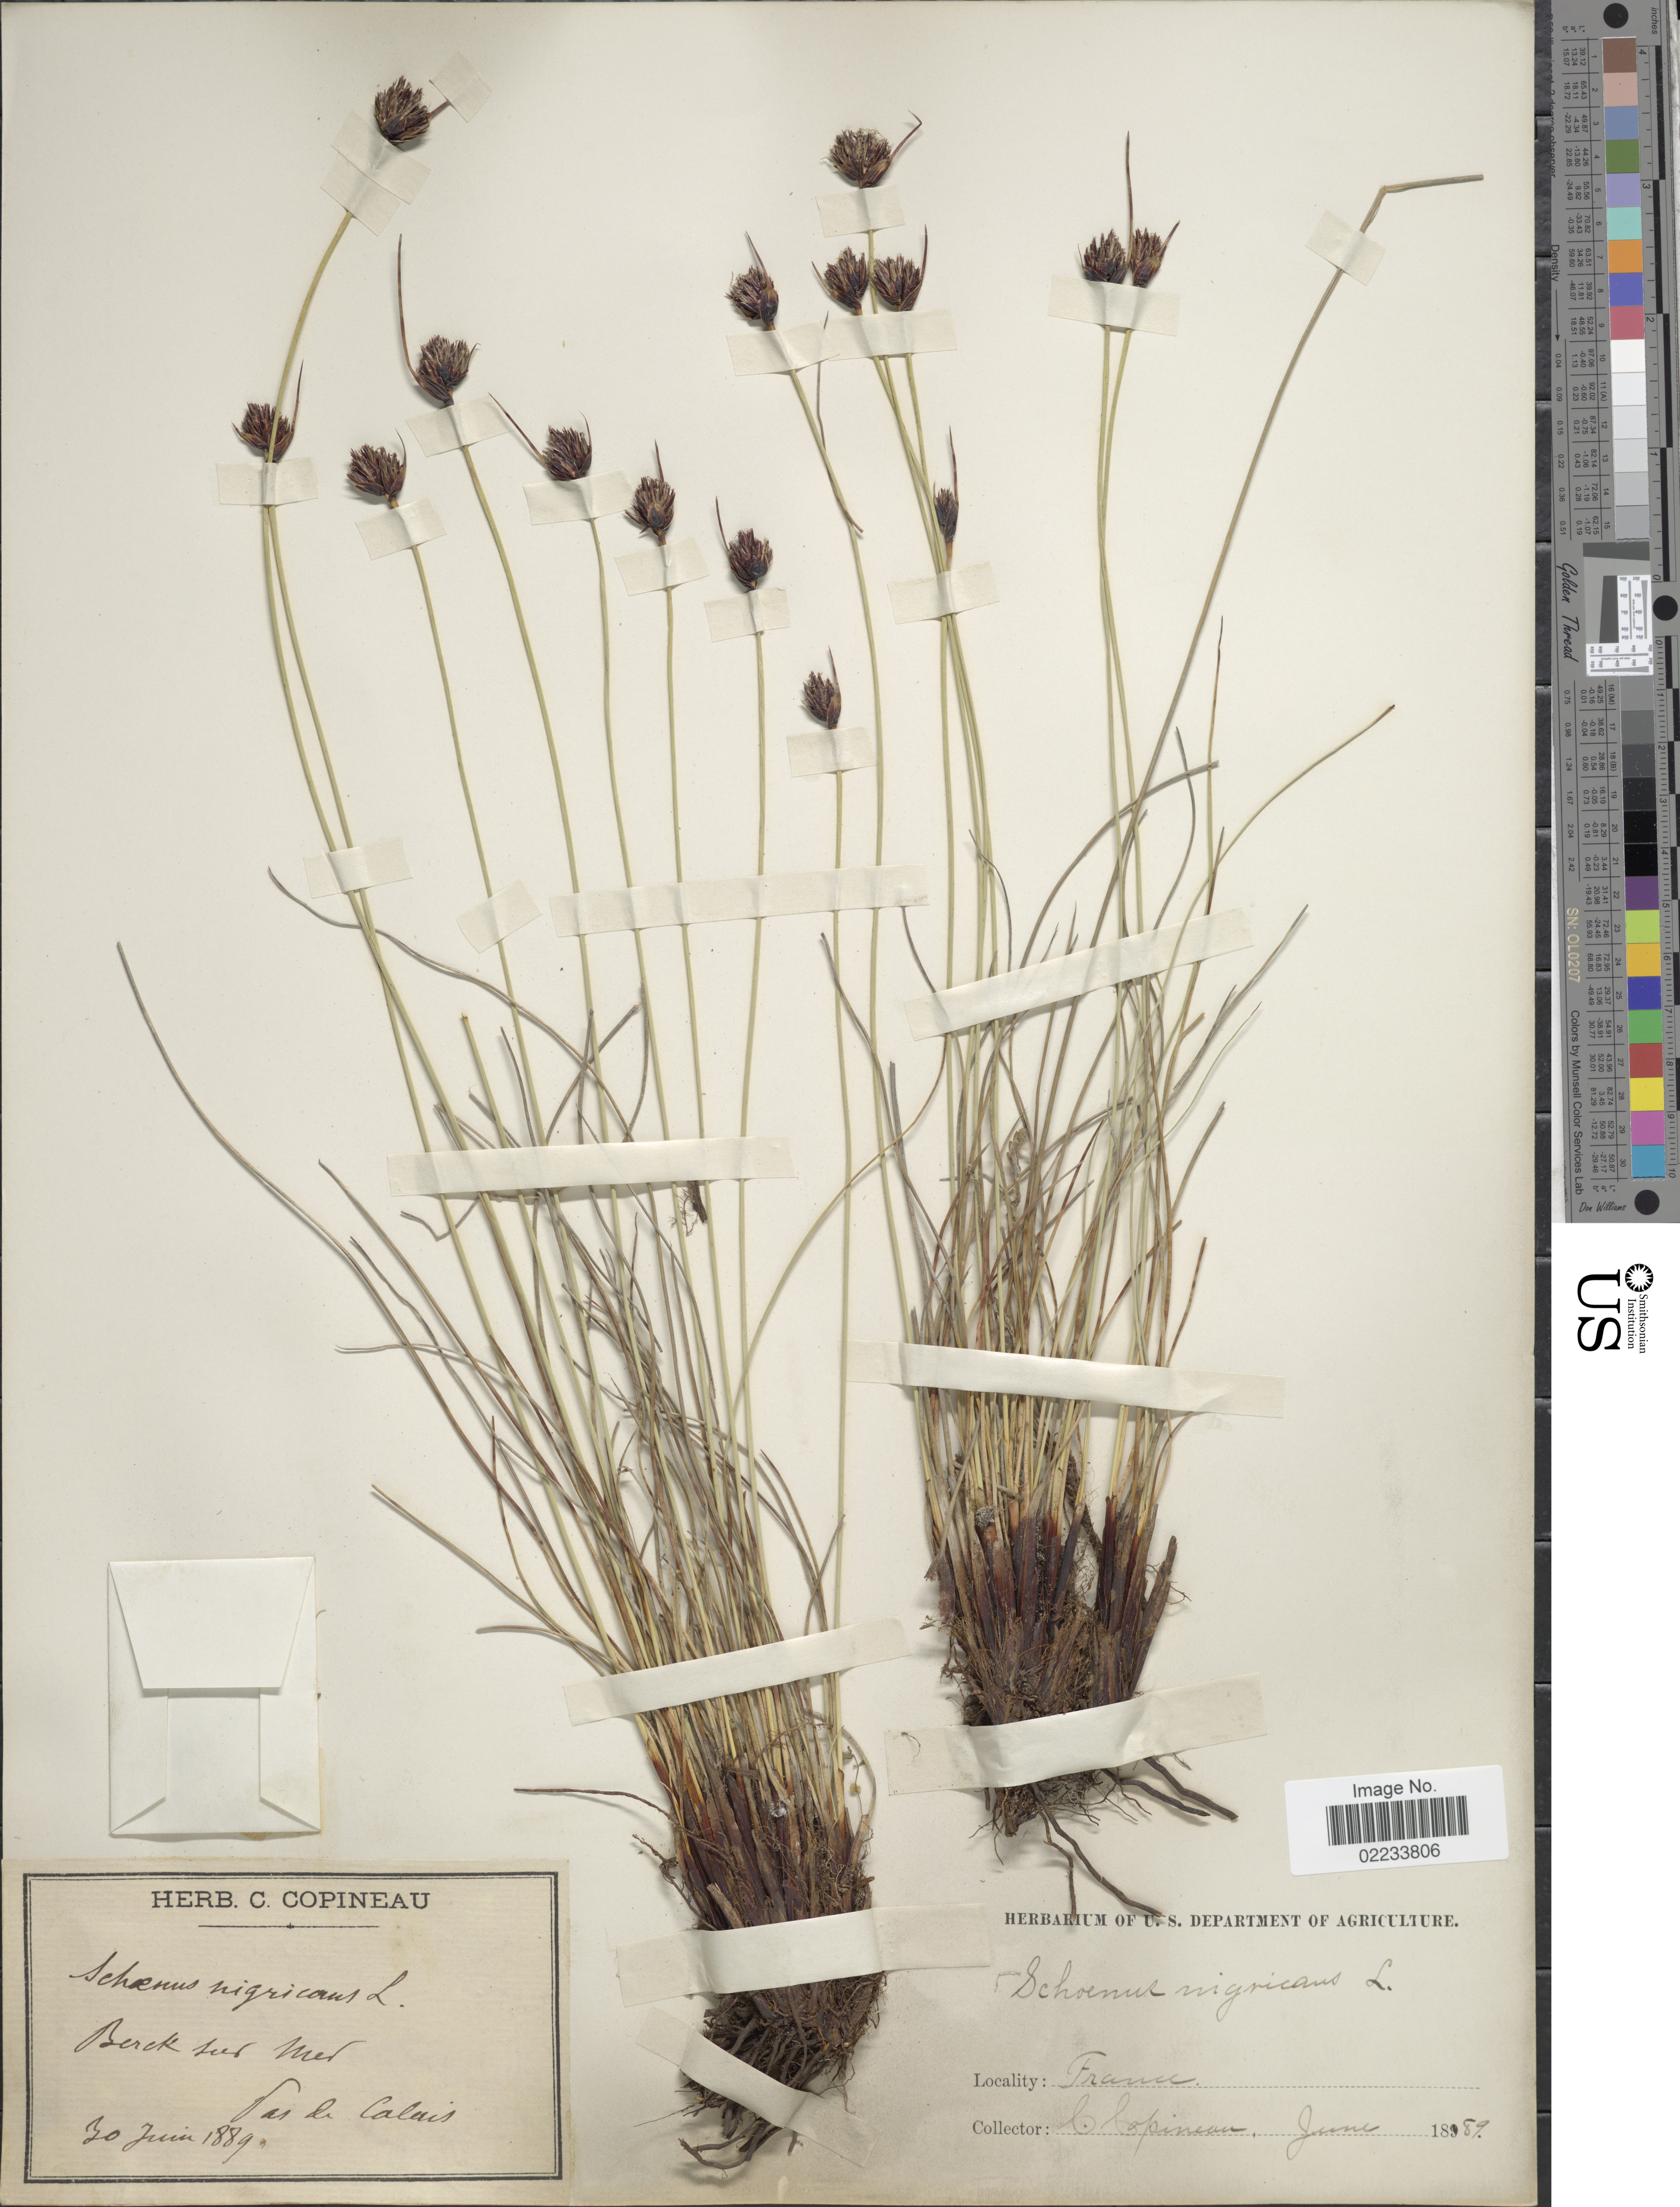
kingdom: Plantae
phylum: Tracheophyta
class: Liliopsida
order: Poales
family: Cyperaceae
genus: Schoenus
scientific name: Schoenus nigricans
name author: L.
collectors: C. Copineau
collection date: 1889-06-30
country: France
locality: Berck sur med, Pas-de-Calais